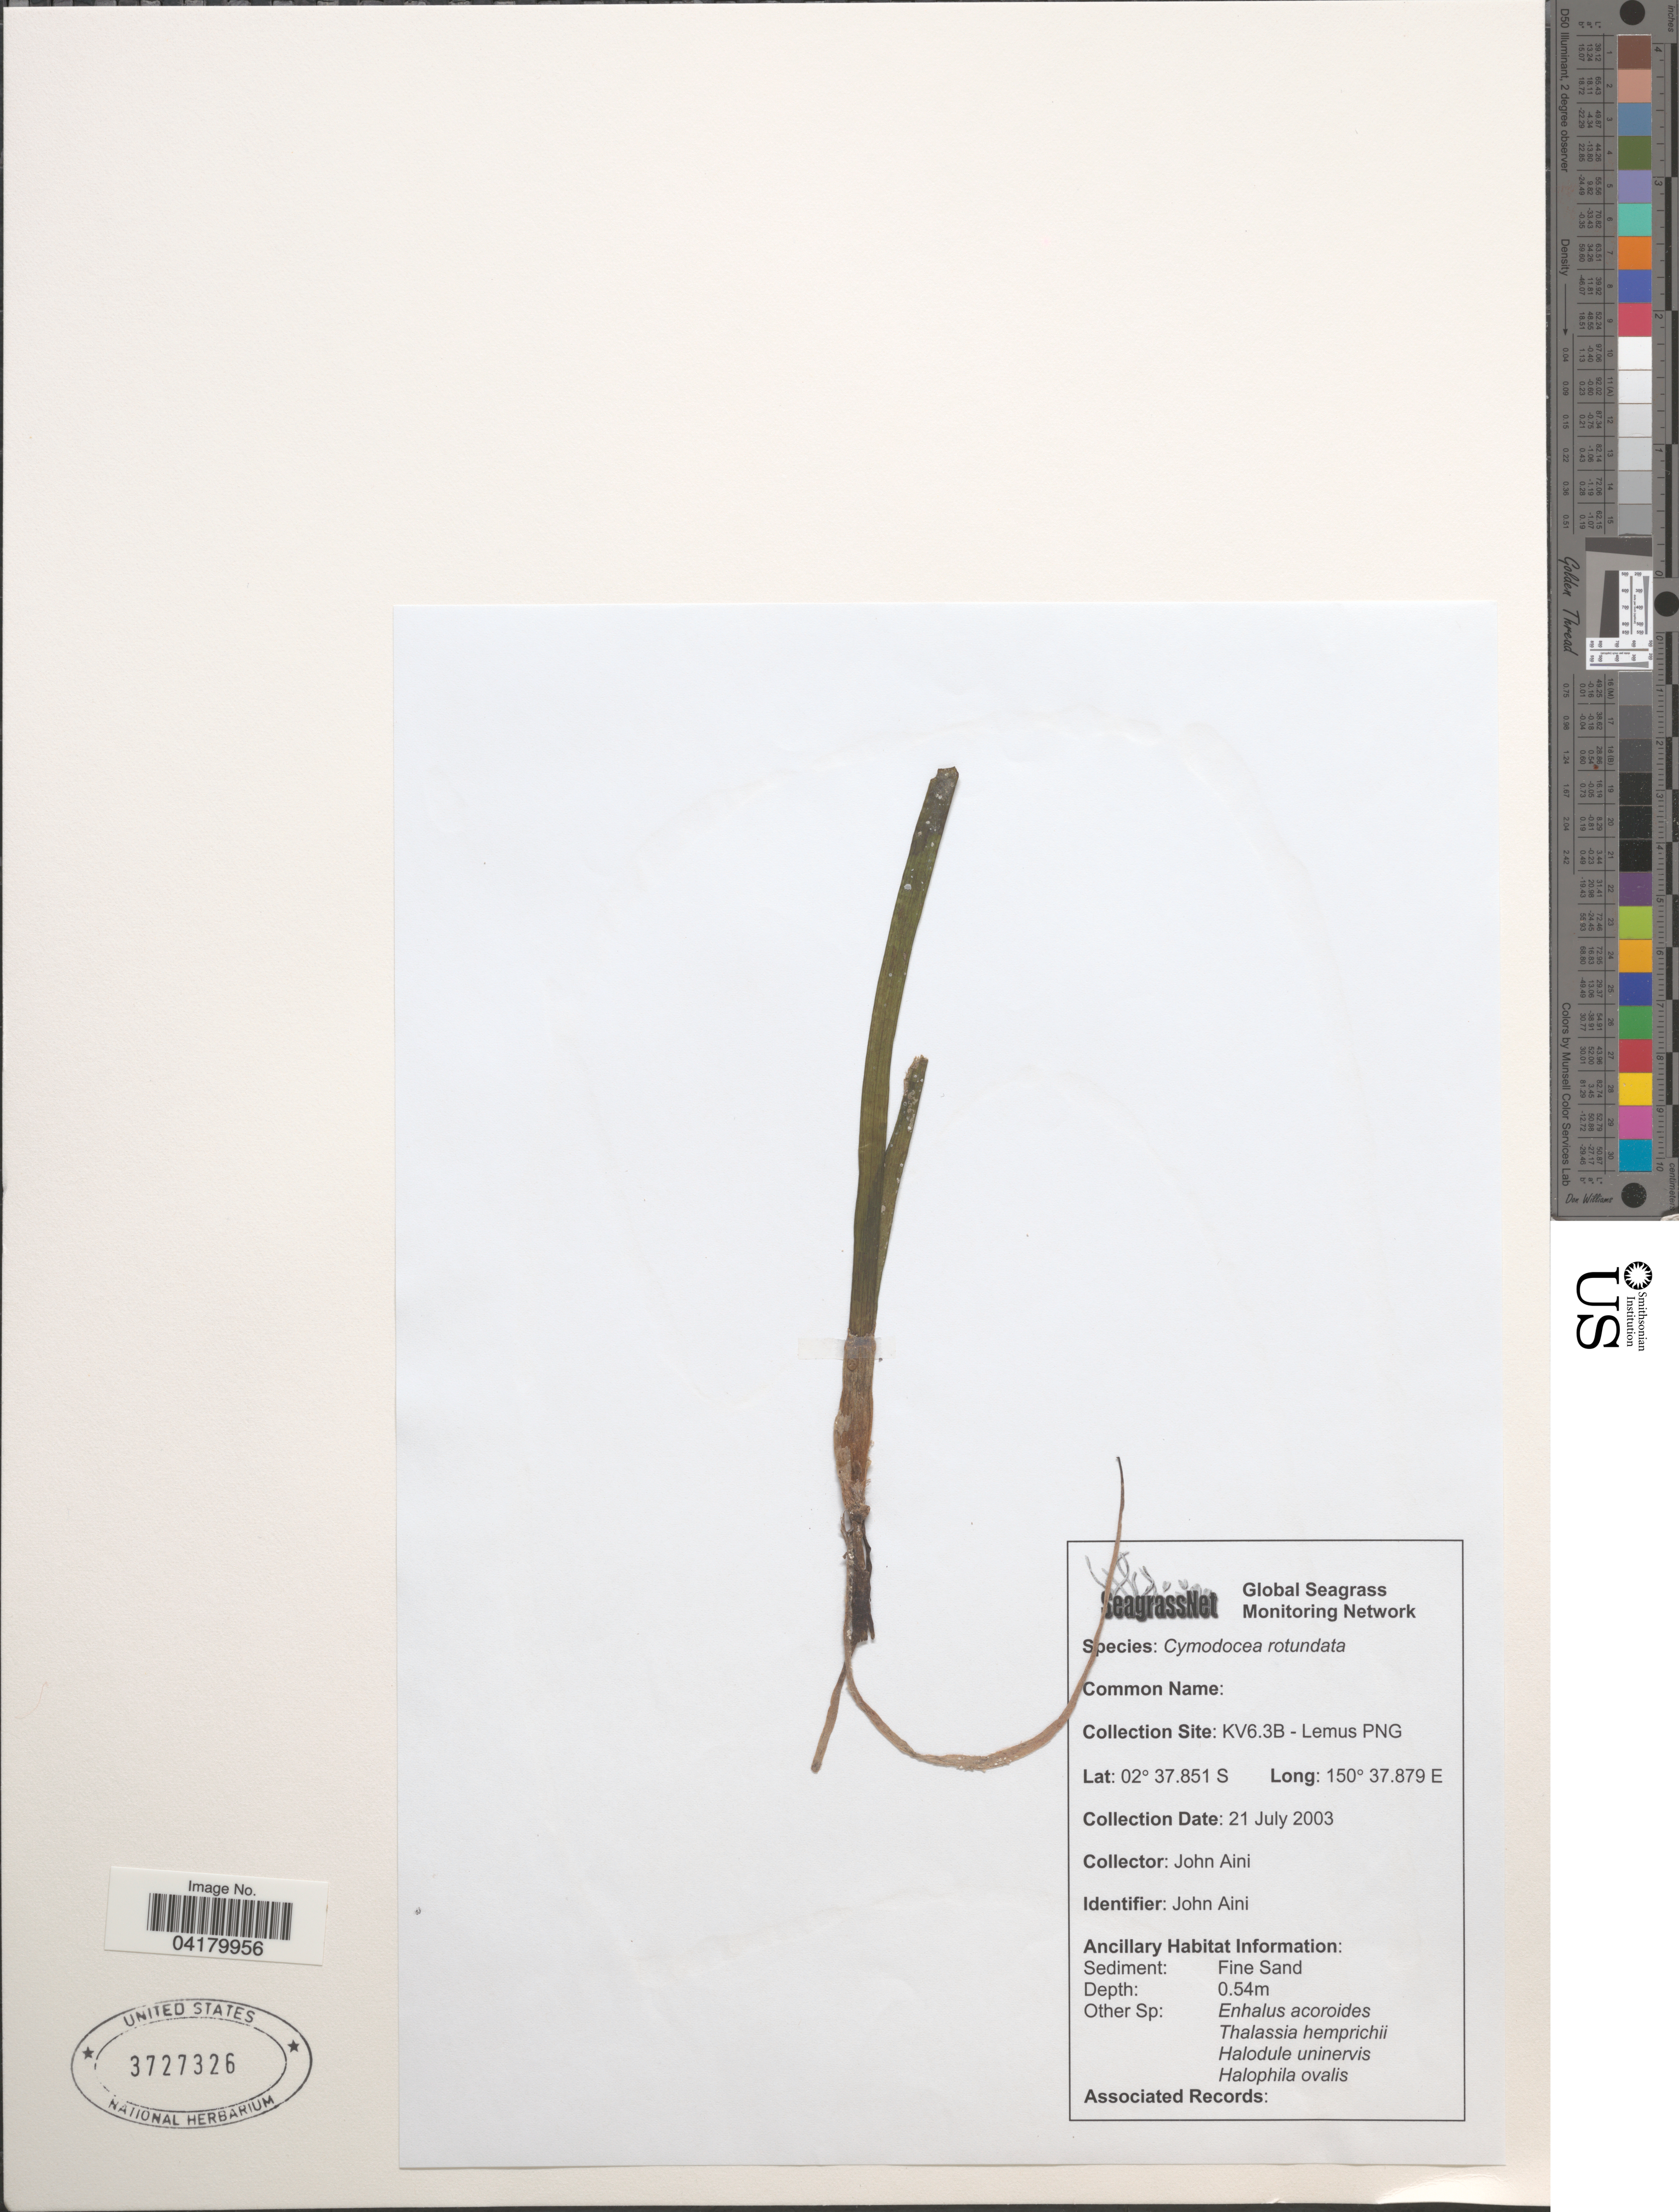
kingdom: Plantae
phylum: Tracheophyta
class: Liliopsida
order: Alismatales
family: Cymodoceaceae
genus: Cymodocea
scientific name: Cymodocea rotundata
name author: Asch. & Schweinf.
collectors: J. Aini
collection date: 2003-07-21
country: Papua New Guinea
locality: Collection Site: KV6.3B - Lemus PNG.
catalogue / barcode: US 3727326